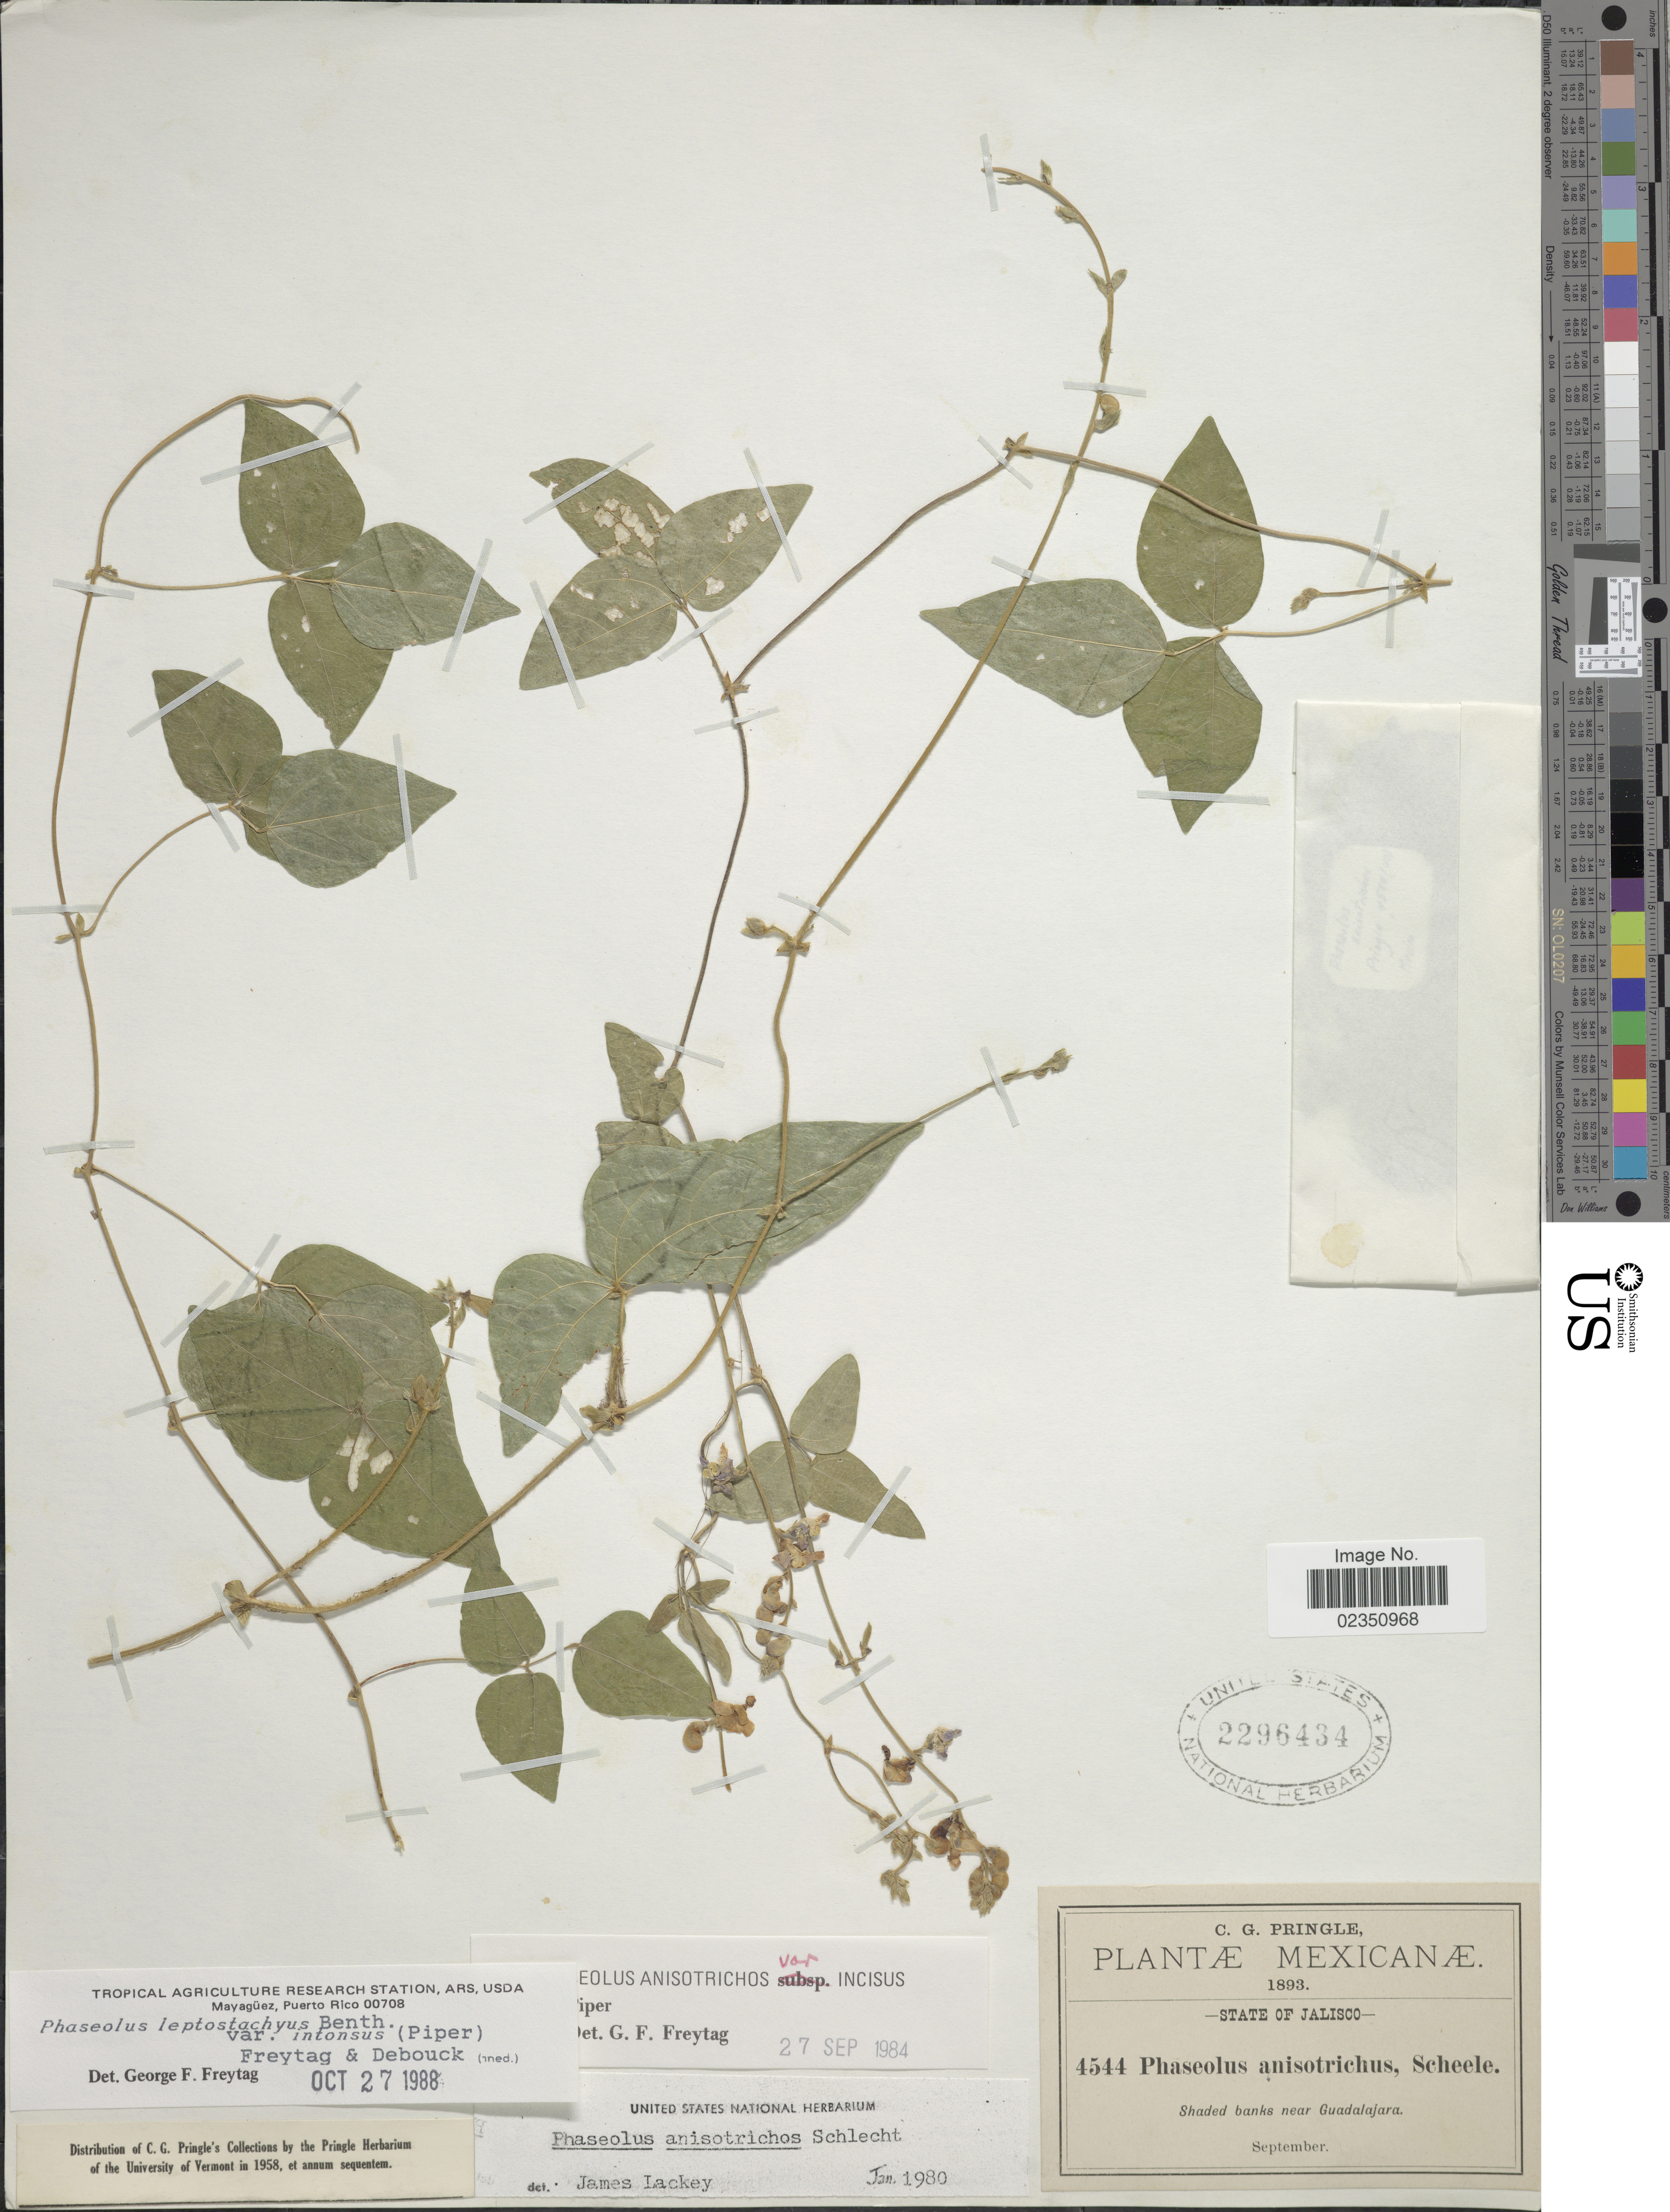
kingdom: Plantae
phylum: Tracheophyta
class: Magnoliopsida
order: Fabales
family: Fabaceae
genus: Phaseolus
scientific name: Phaseolus leptostachyus var. intonsus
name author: (Piper) Freytag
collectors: C. G. Pringle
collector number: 4544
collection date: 1893-09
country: Mexico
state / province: Jalisco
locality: Shaded banks near Guadalajara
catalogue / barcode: US 2296434